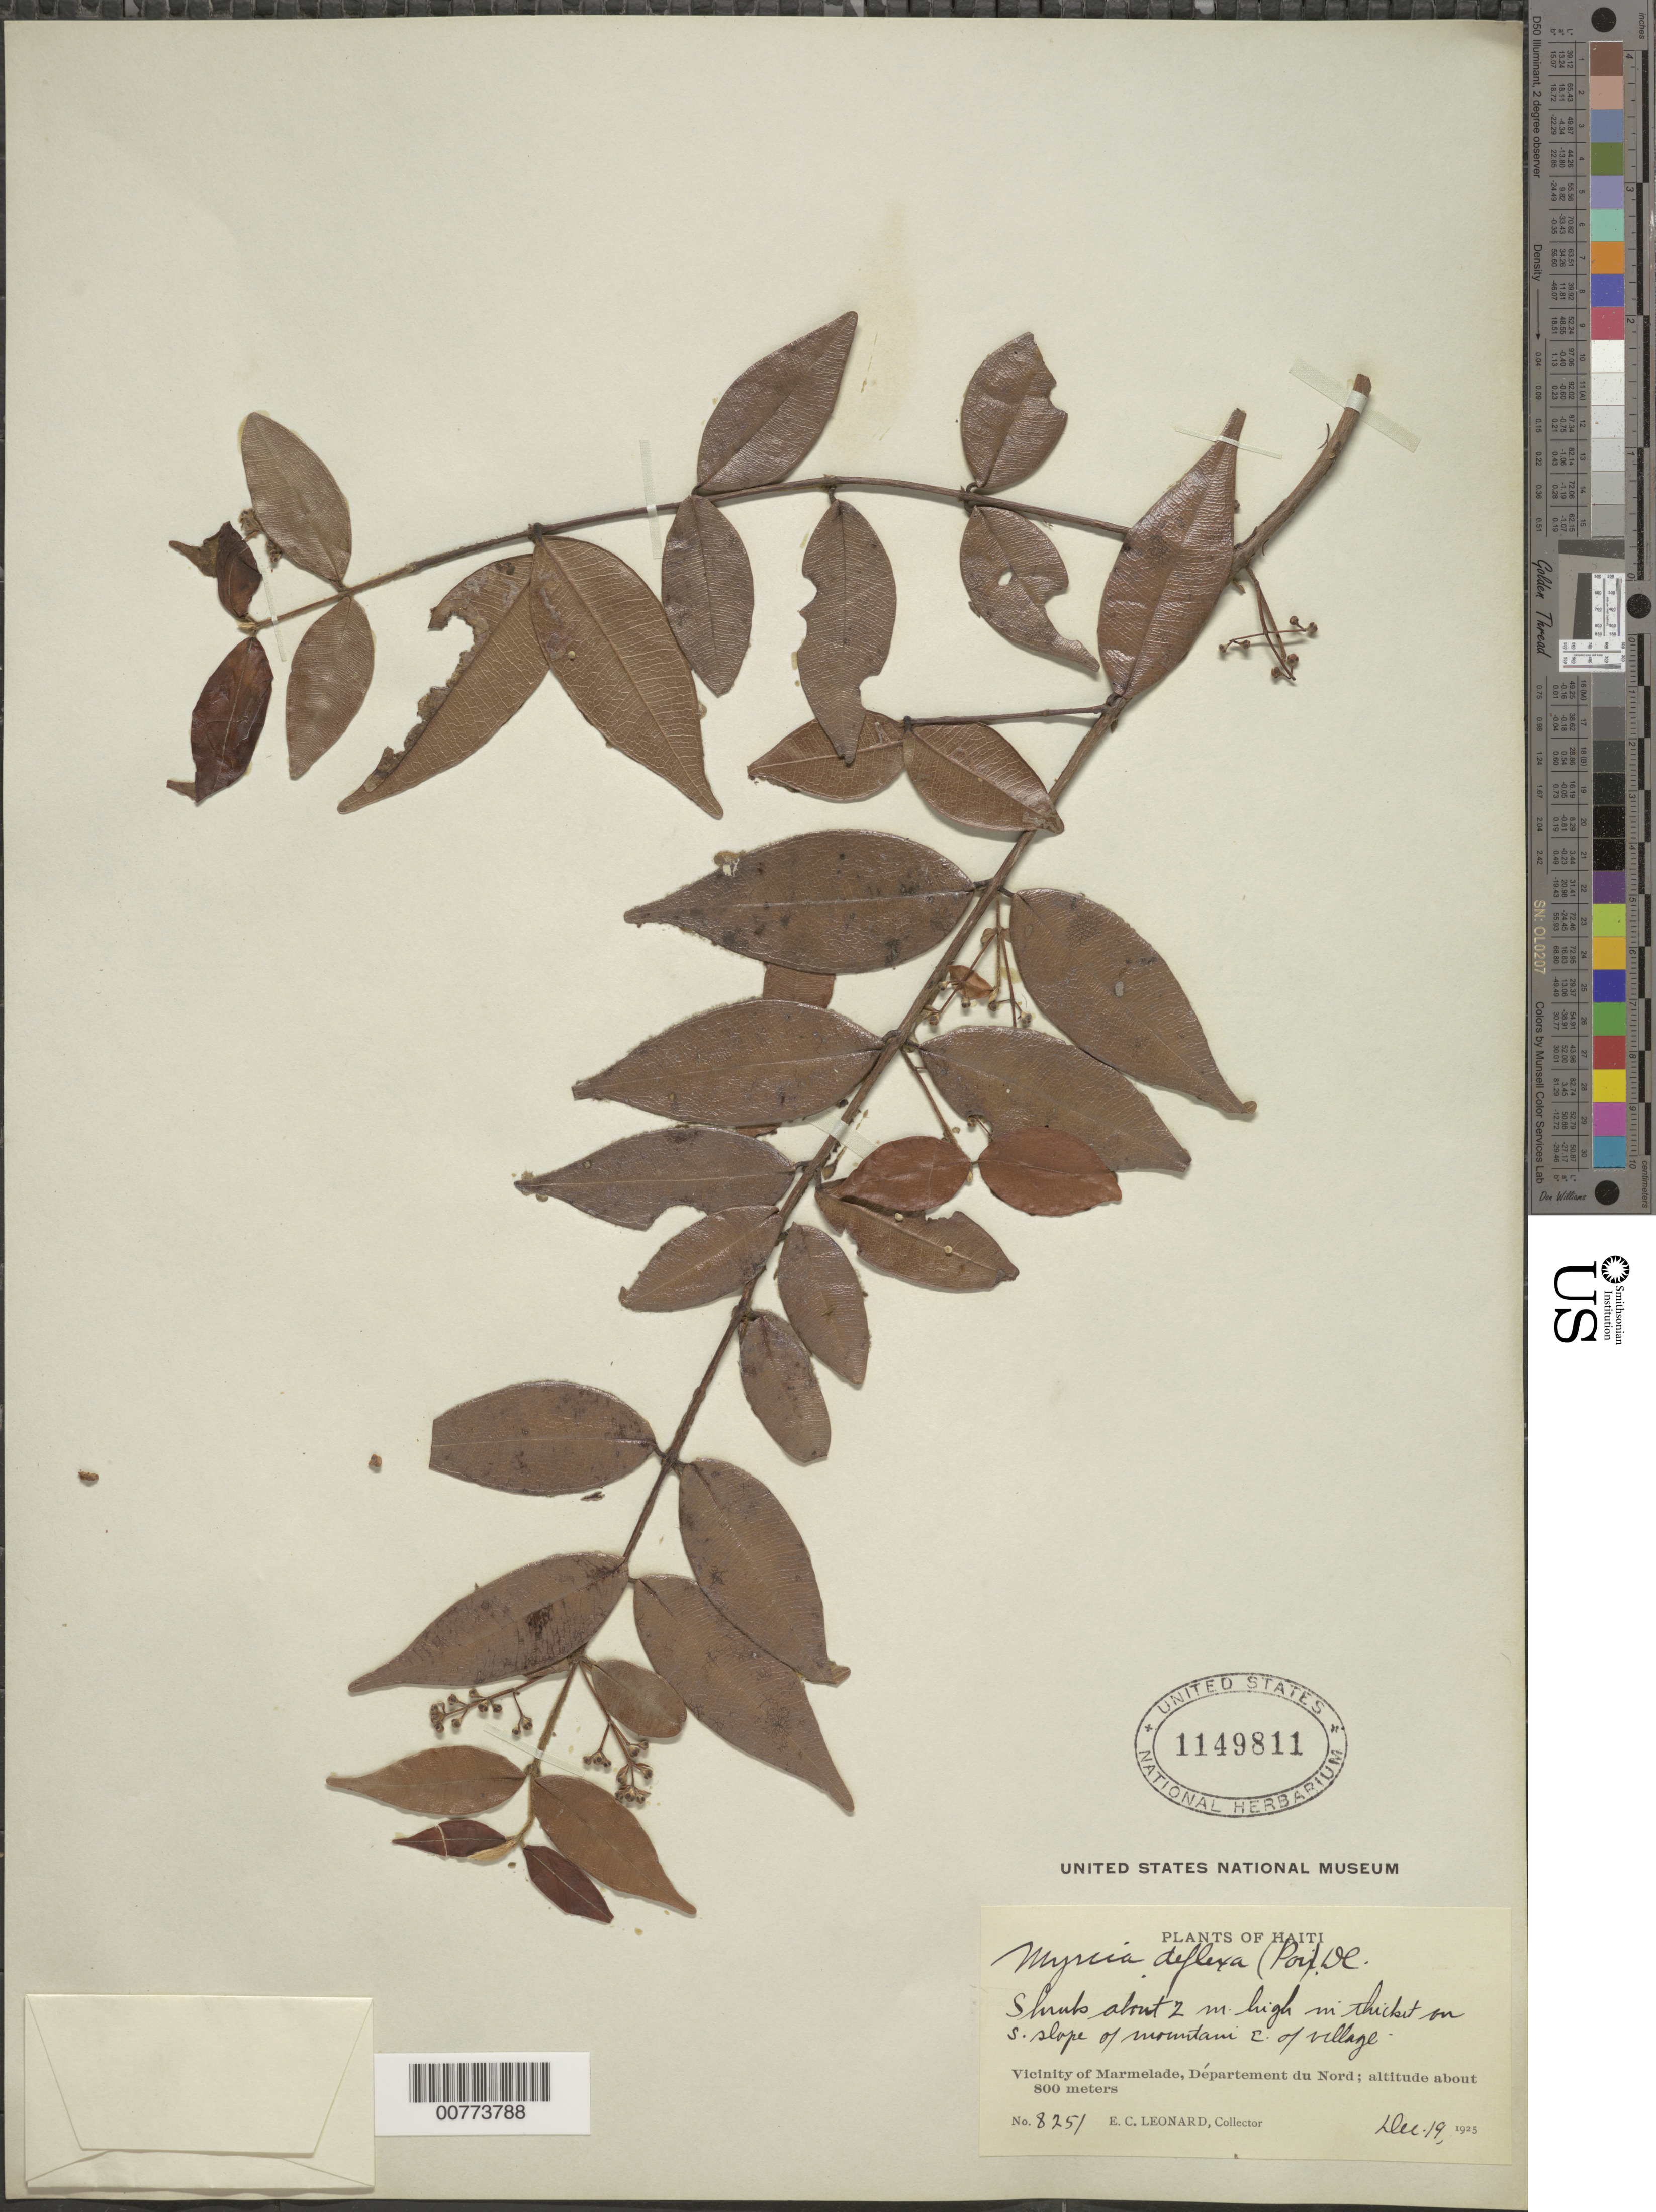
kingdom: Plantae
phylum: Tracheophyta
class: Magnoliopsida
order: Myrtales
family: Myrtaceae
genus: Myrcia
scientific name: Myrcia deflexa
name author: (Poir.) DC.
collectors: E. C. Leonard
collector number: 8251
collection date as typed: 19 Dec 1925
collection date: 1925-12-19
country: Haiti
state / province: Nord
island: Hispaniola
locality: Vicinity of Marmelade, east of village.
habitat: Thicket on s. slope of mountane.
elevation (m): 800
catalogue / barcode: US 1149811